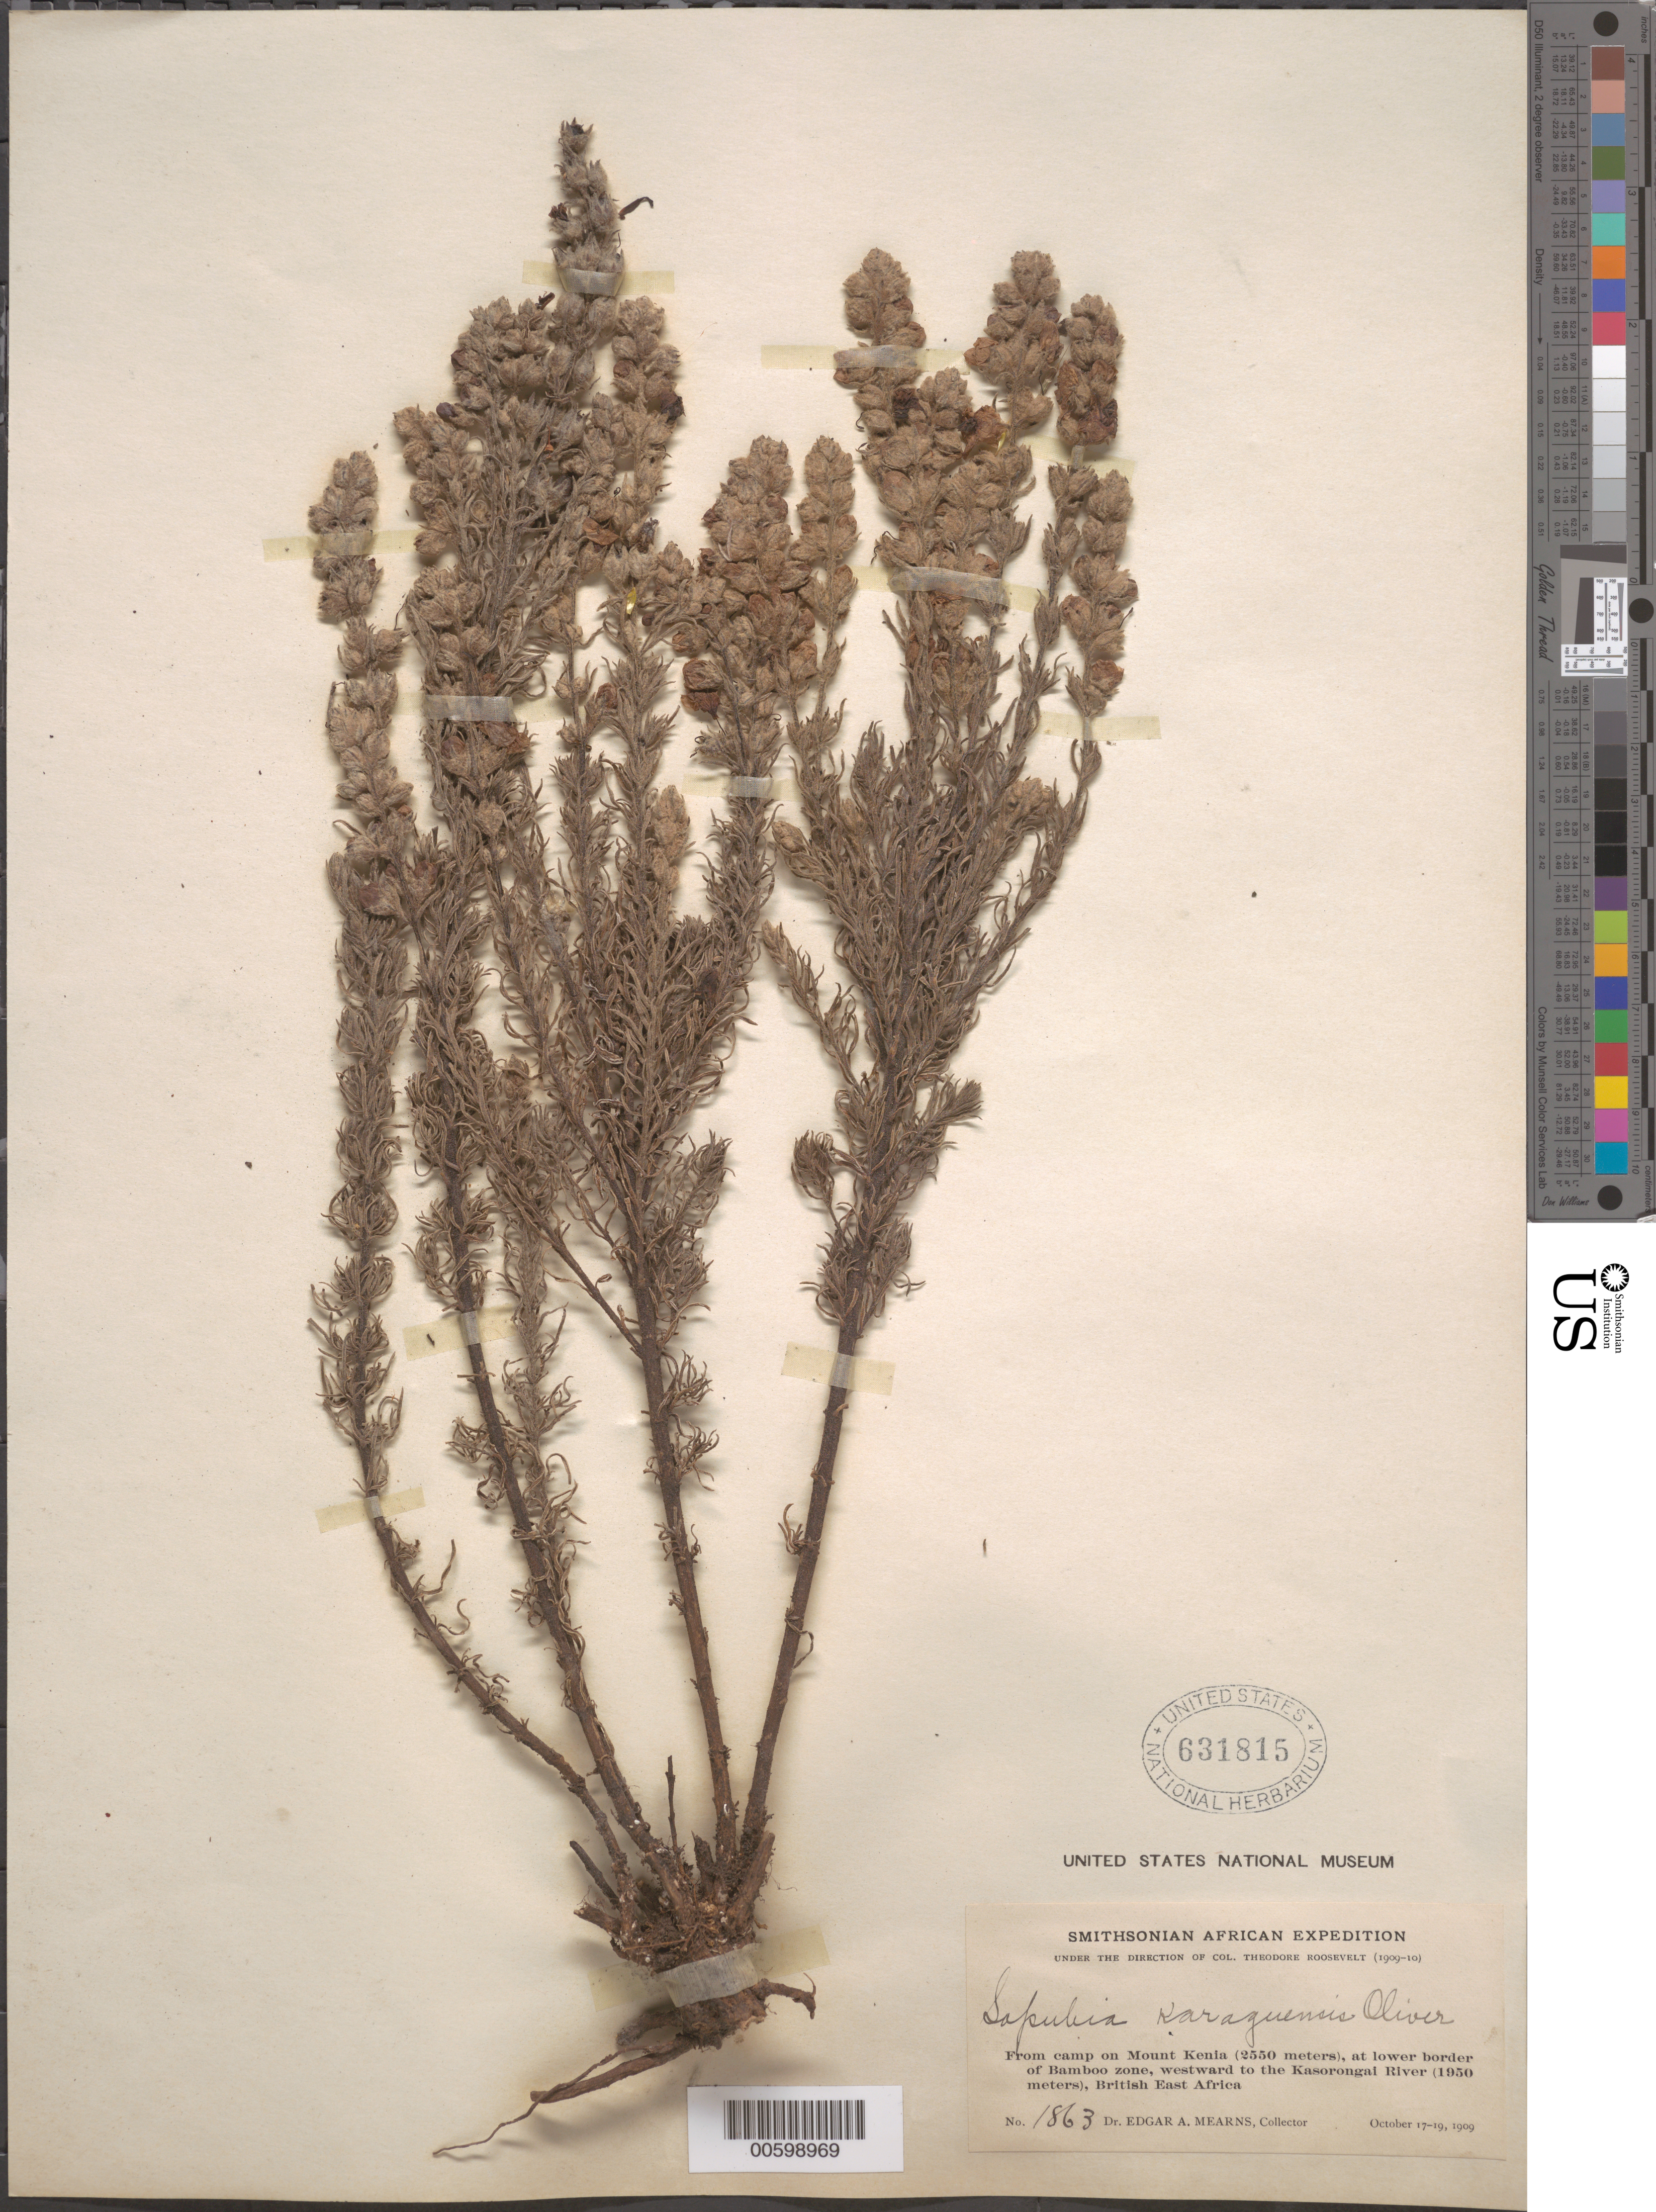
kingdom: Plantae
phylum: Tracheophyta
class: Magnoliopsida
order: Lamiales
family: Orobanchaceae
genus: Sopubia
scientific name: Sopubia karaguensis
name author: Oliv.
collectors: E. A. Mearns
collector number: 1863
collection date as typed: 17 Oct 1909 to 19 Oct 1909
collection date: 1909-10-17/1909-10-19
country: Kenya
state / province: Nyeri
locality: From camp on Mount Kenya, at lower border of Bamboo zone, westward to tje Kasorongai river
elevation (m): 2550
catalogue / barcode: US 631815